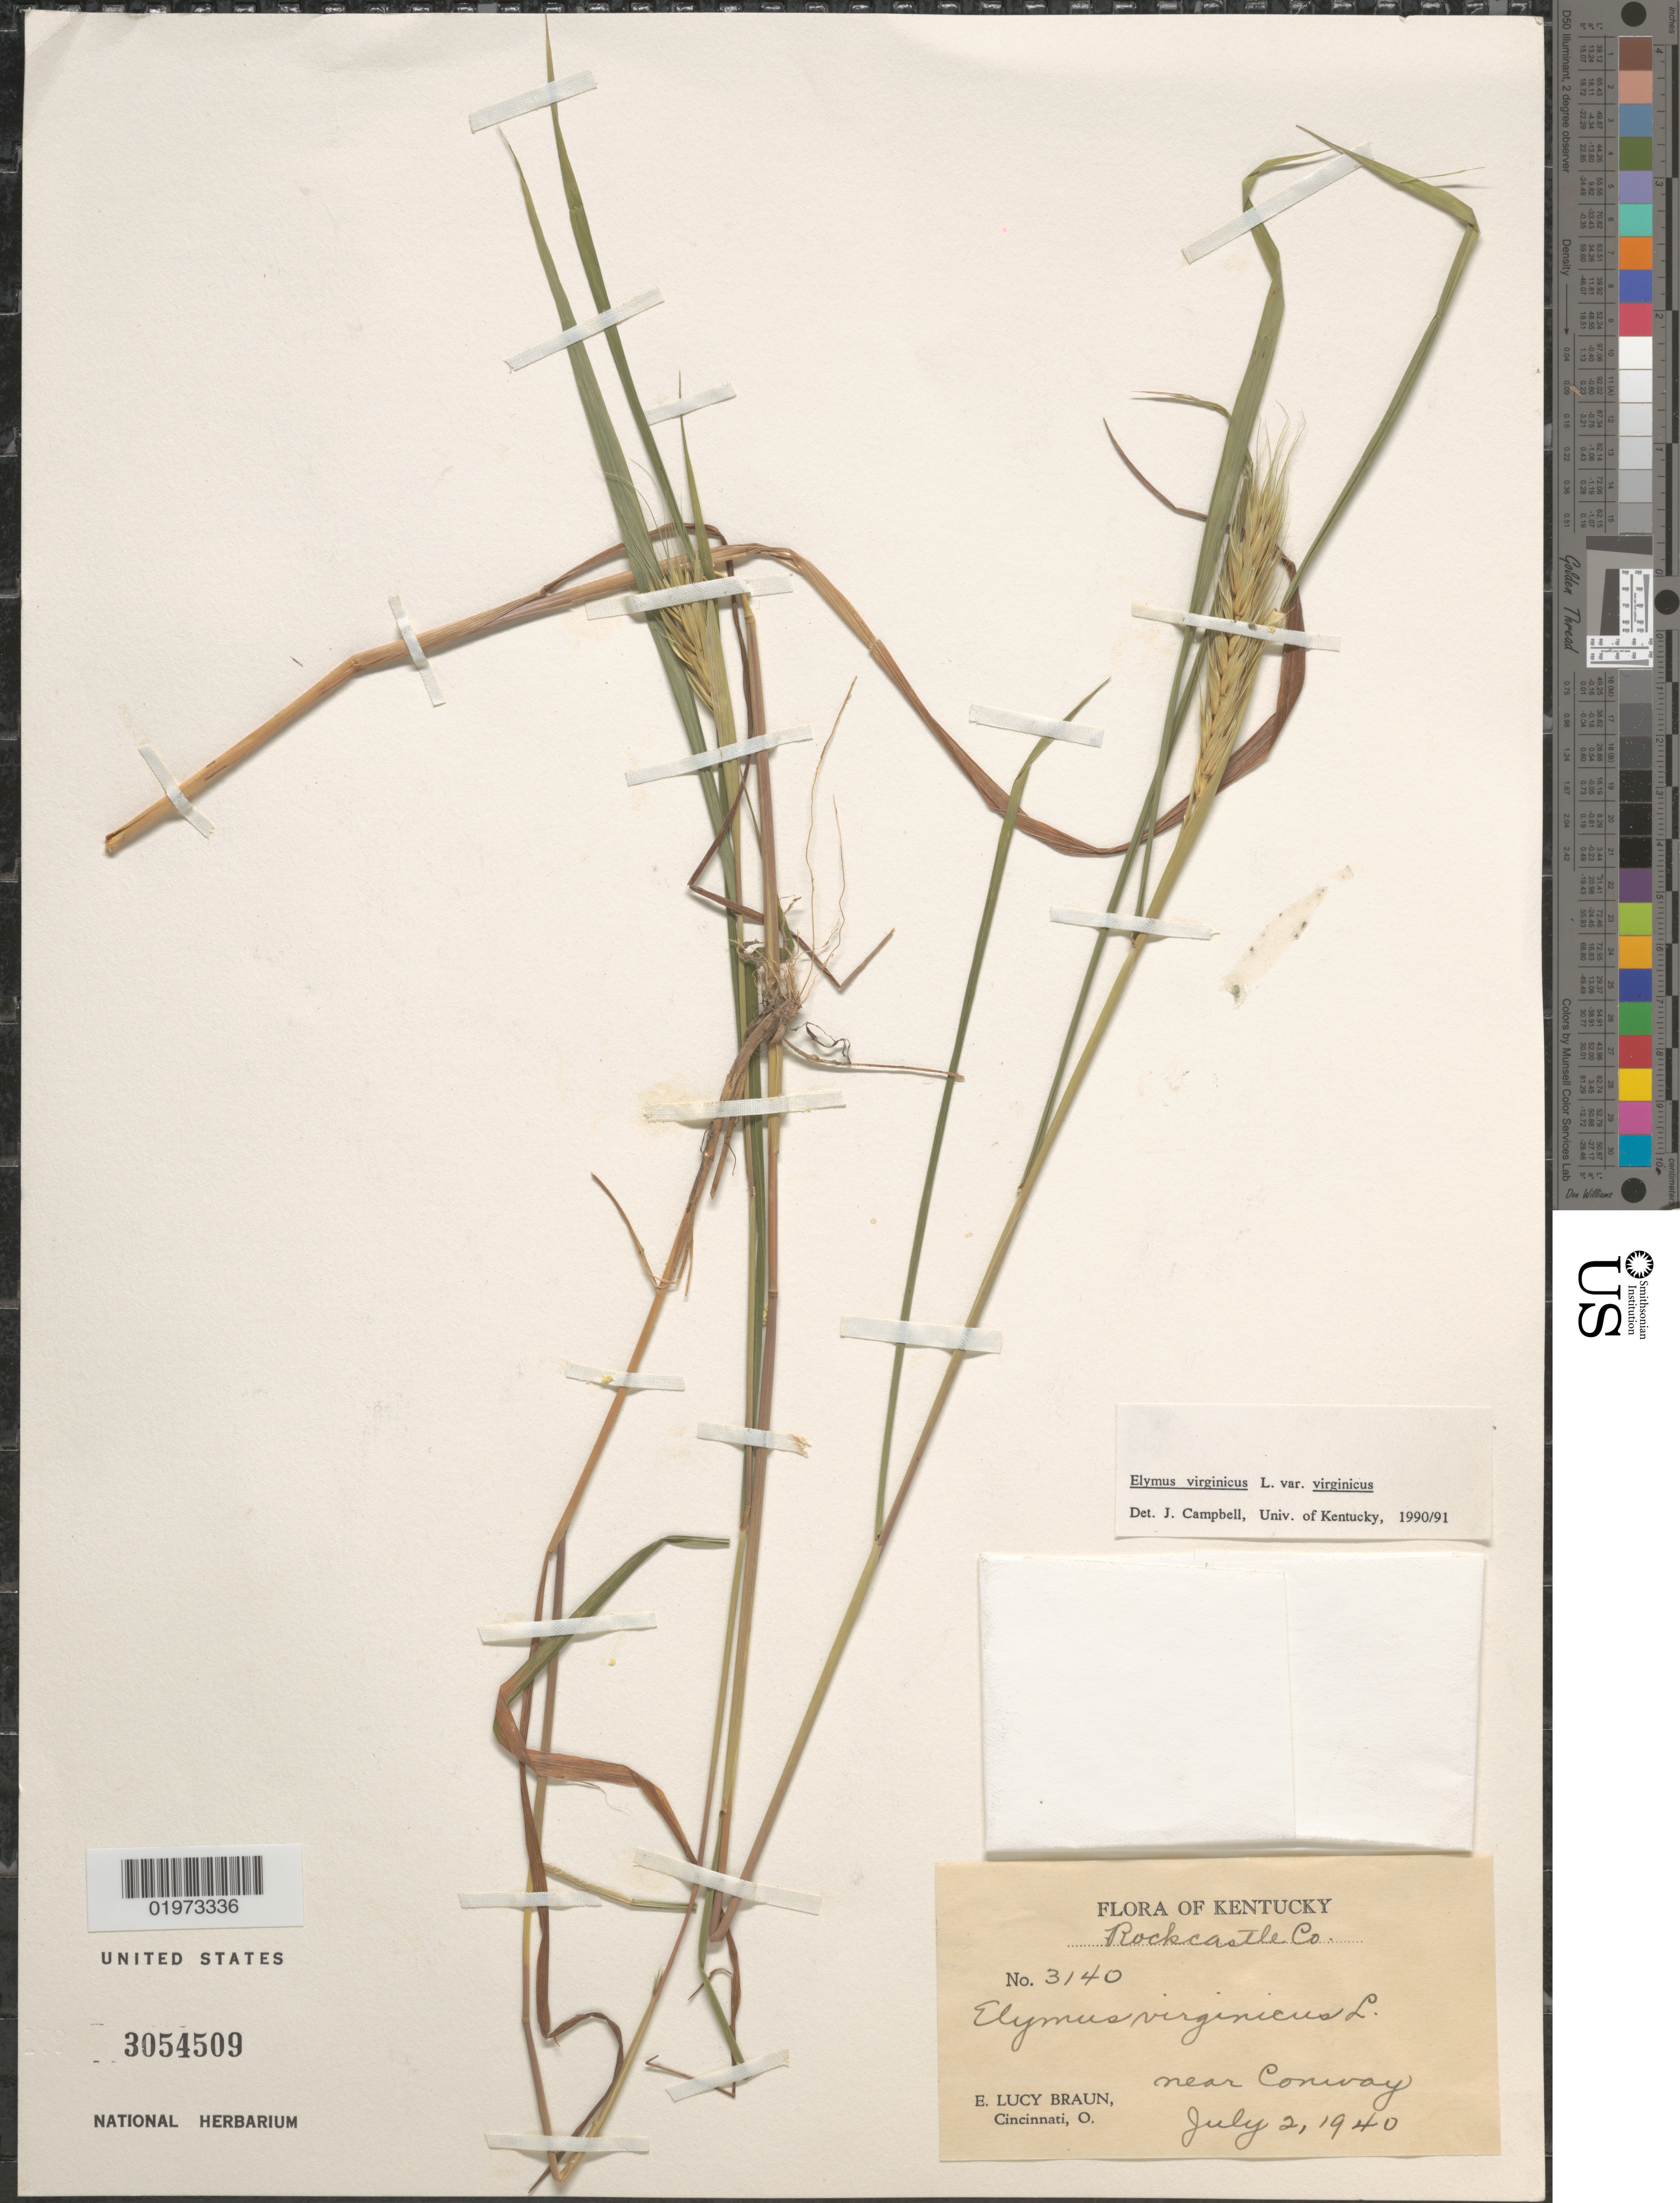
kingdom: Plantae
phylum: Tracheophyta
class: Liliopsida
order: Poales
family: Poaceae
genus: Elymus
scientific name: Elymus virginicus var. virginicus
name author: L.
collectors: E. L. Braun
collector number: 3140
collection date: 1940-07-02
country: United States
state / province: Kentucky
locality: Rockcastle Co. Near Conway.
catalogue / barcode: US 3054509